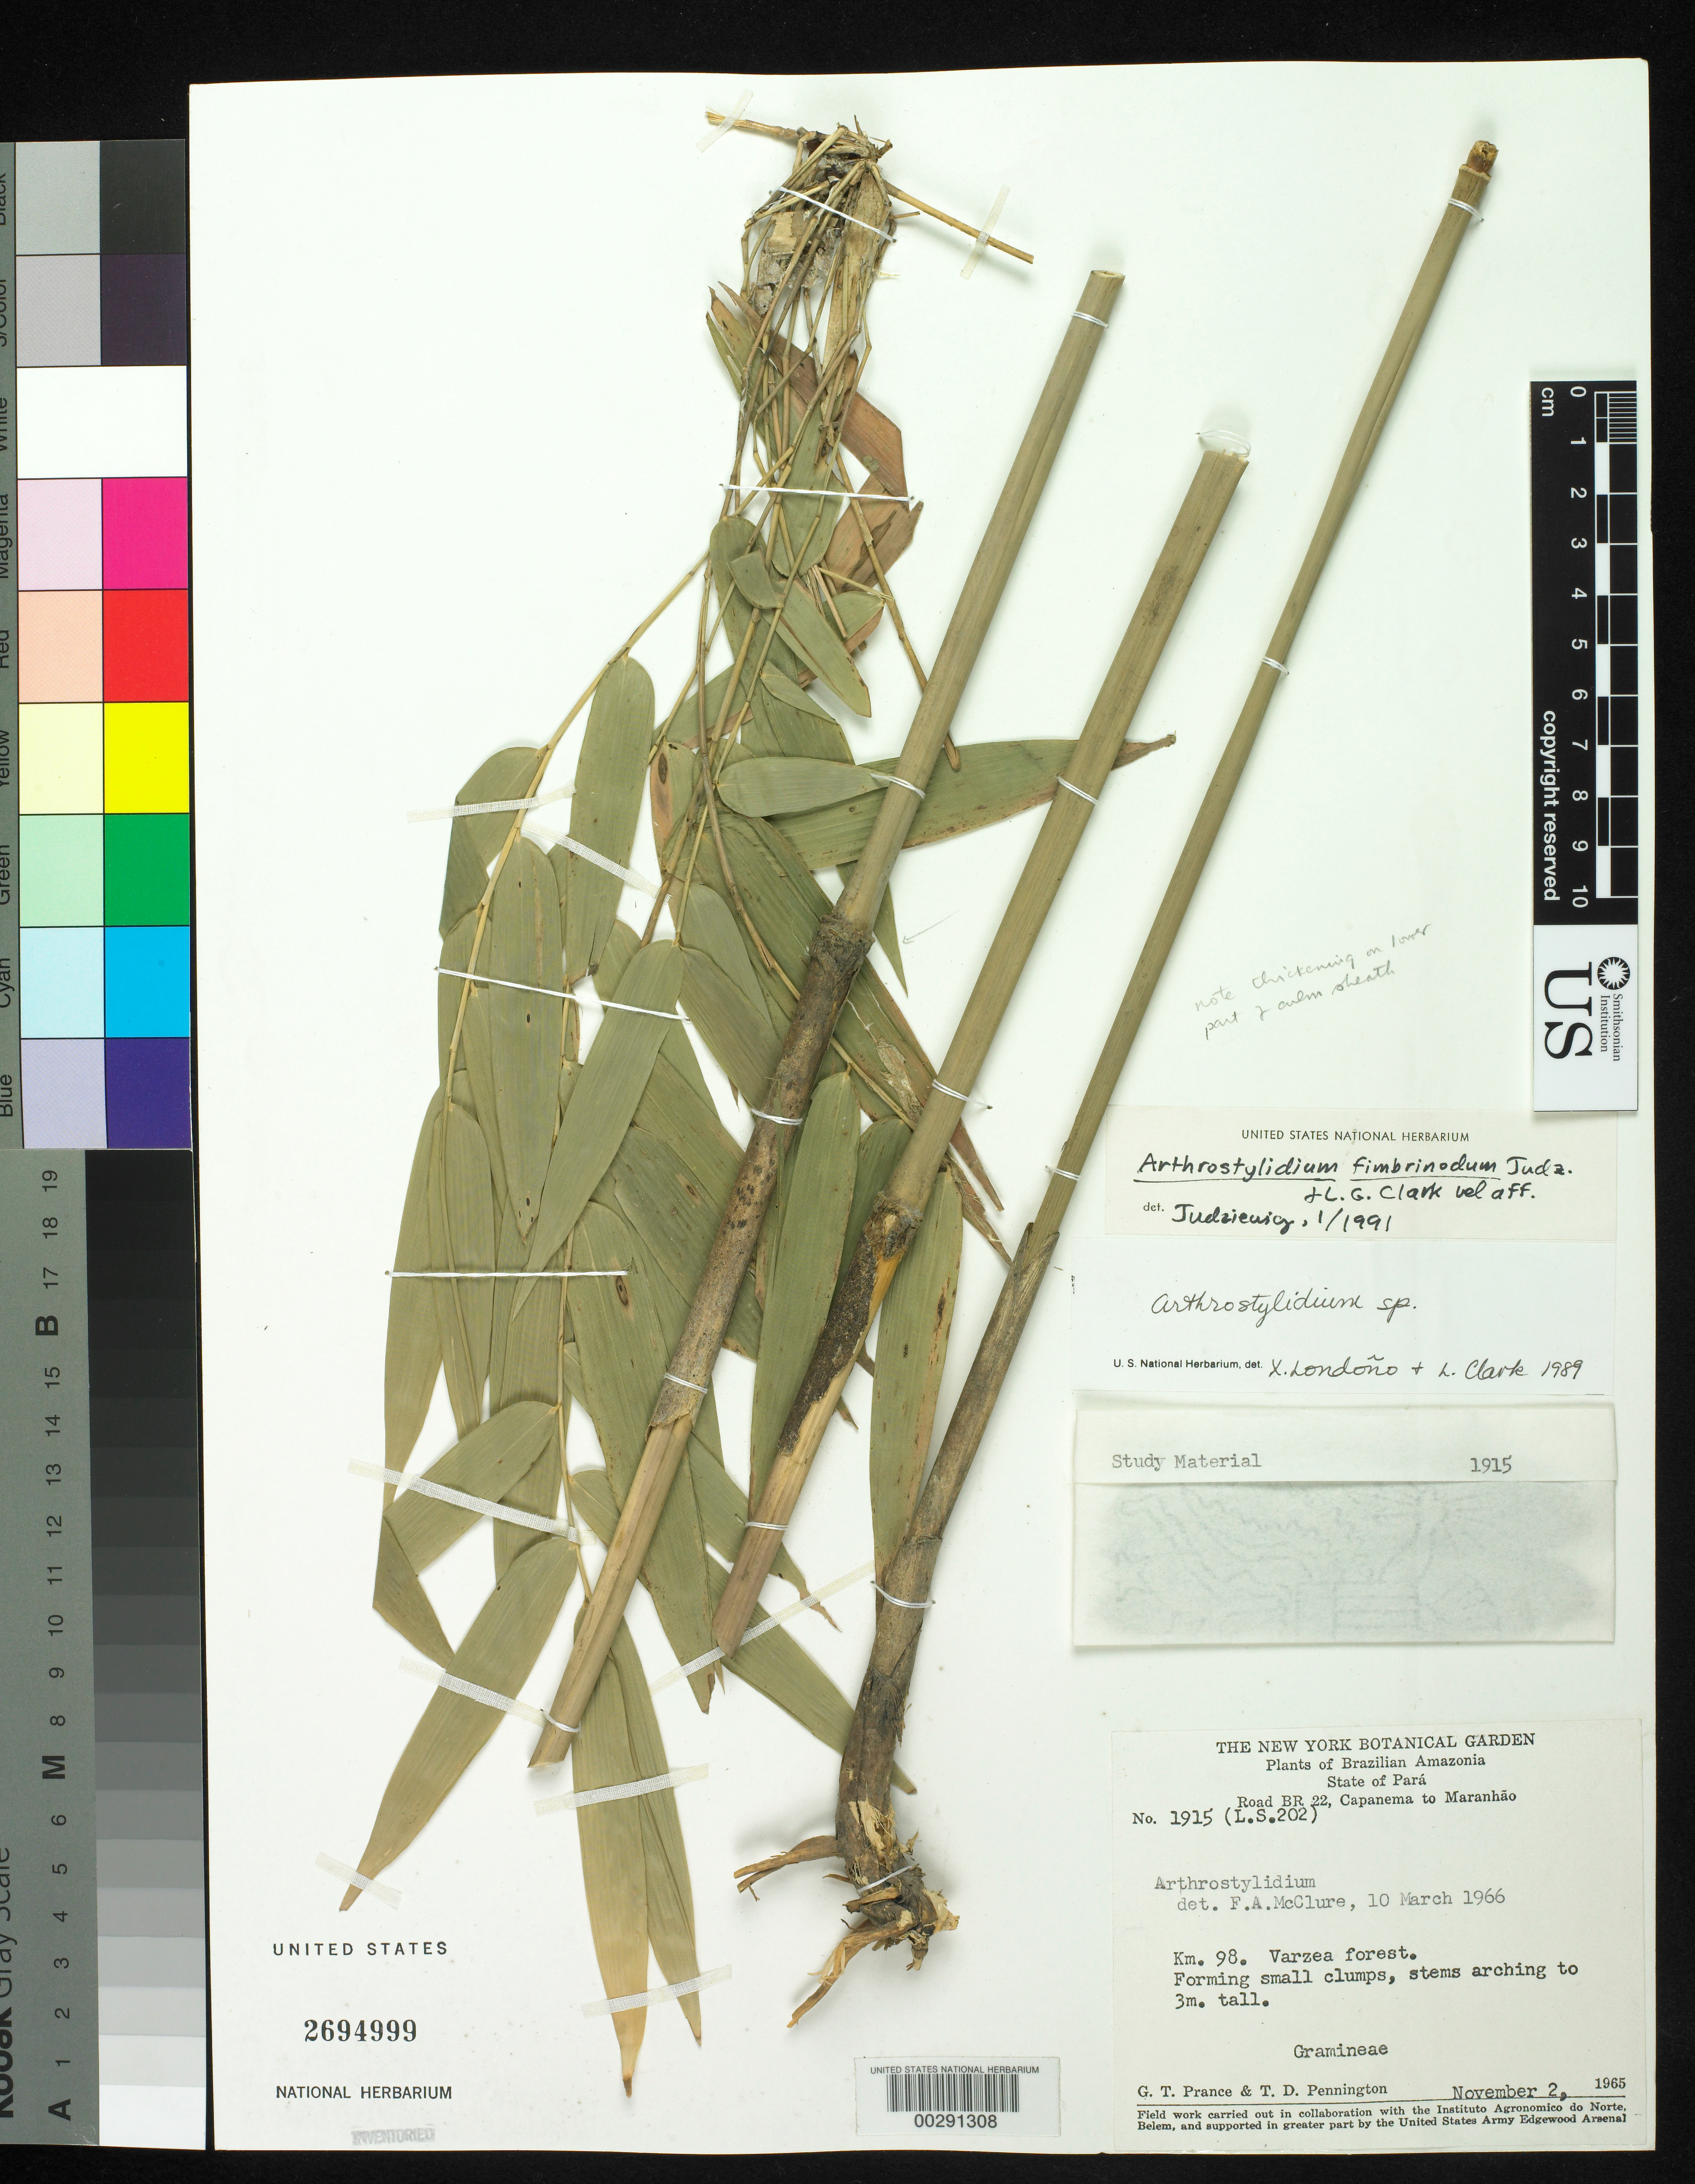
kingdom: Plantae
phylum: Tracheophyta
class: Liliopsida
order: Poales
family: Poaceae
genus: Arthrostylidium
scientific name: Arthrostylidium fimbrinodum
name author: Judz. & L.G. Clark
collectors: G. T. Prance & T. D. Pennington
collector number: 1915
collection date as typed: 02 Nov 1965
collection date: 1965-11-02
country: Brazil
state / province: Pará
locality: Br 22, capanema/maranhao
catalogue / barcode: US 2694999